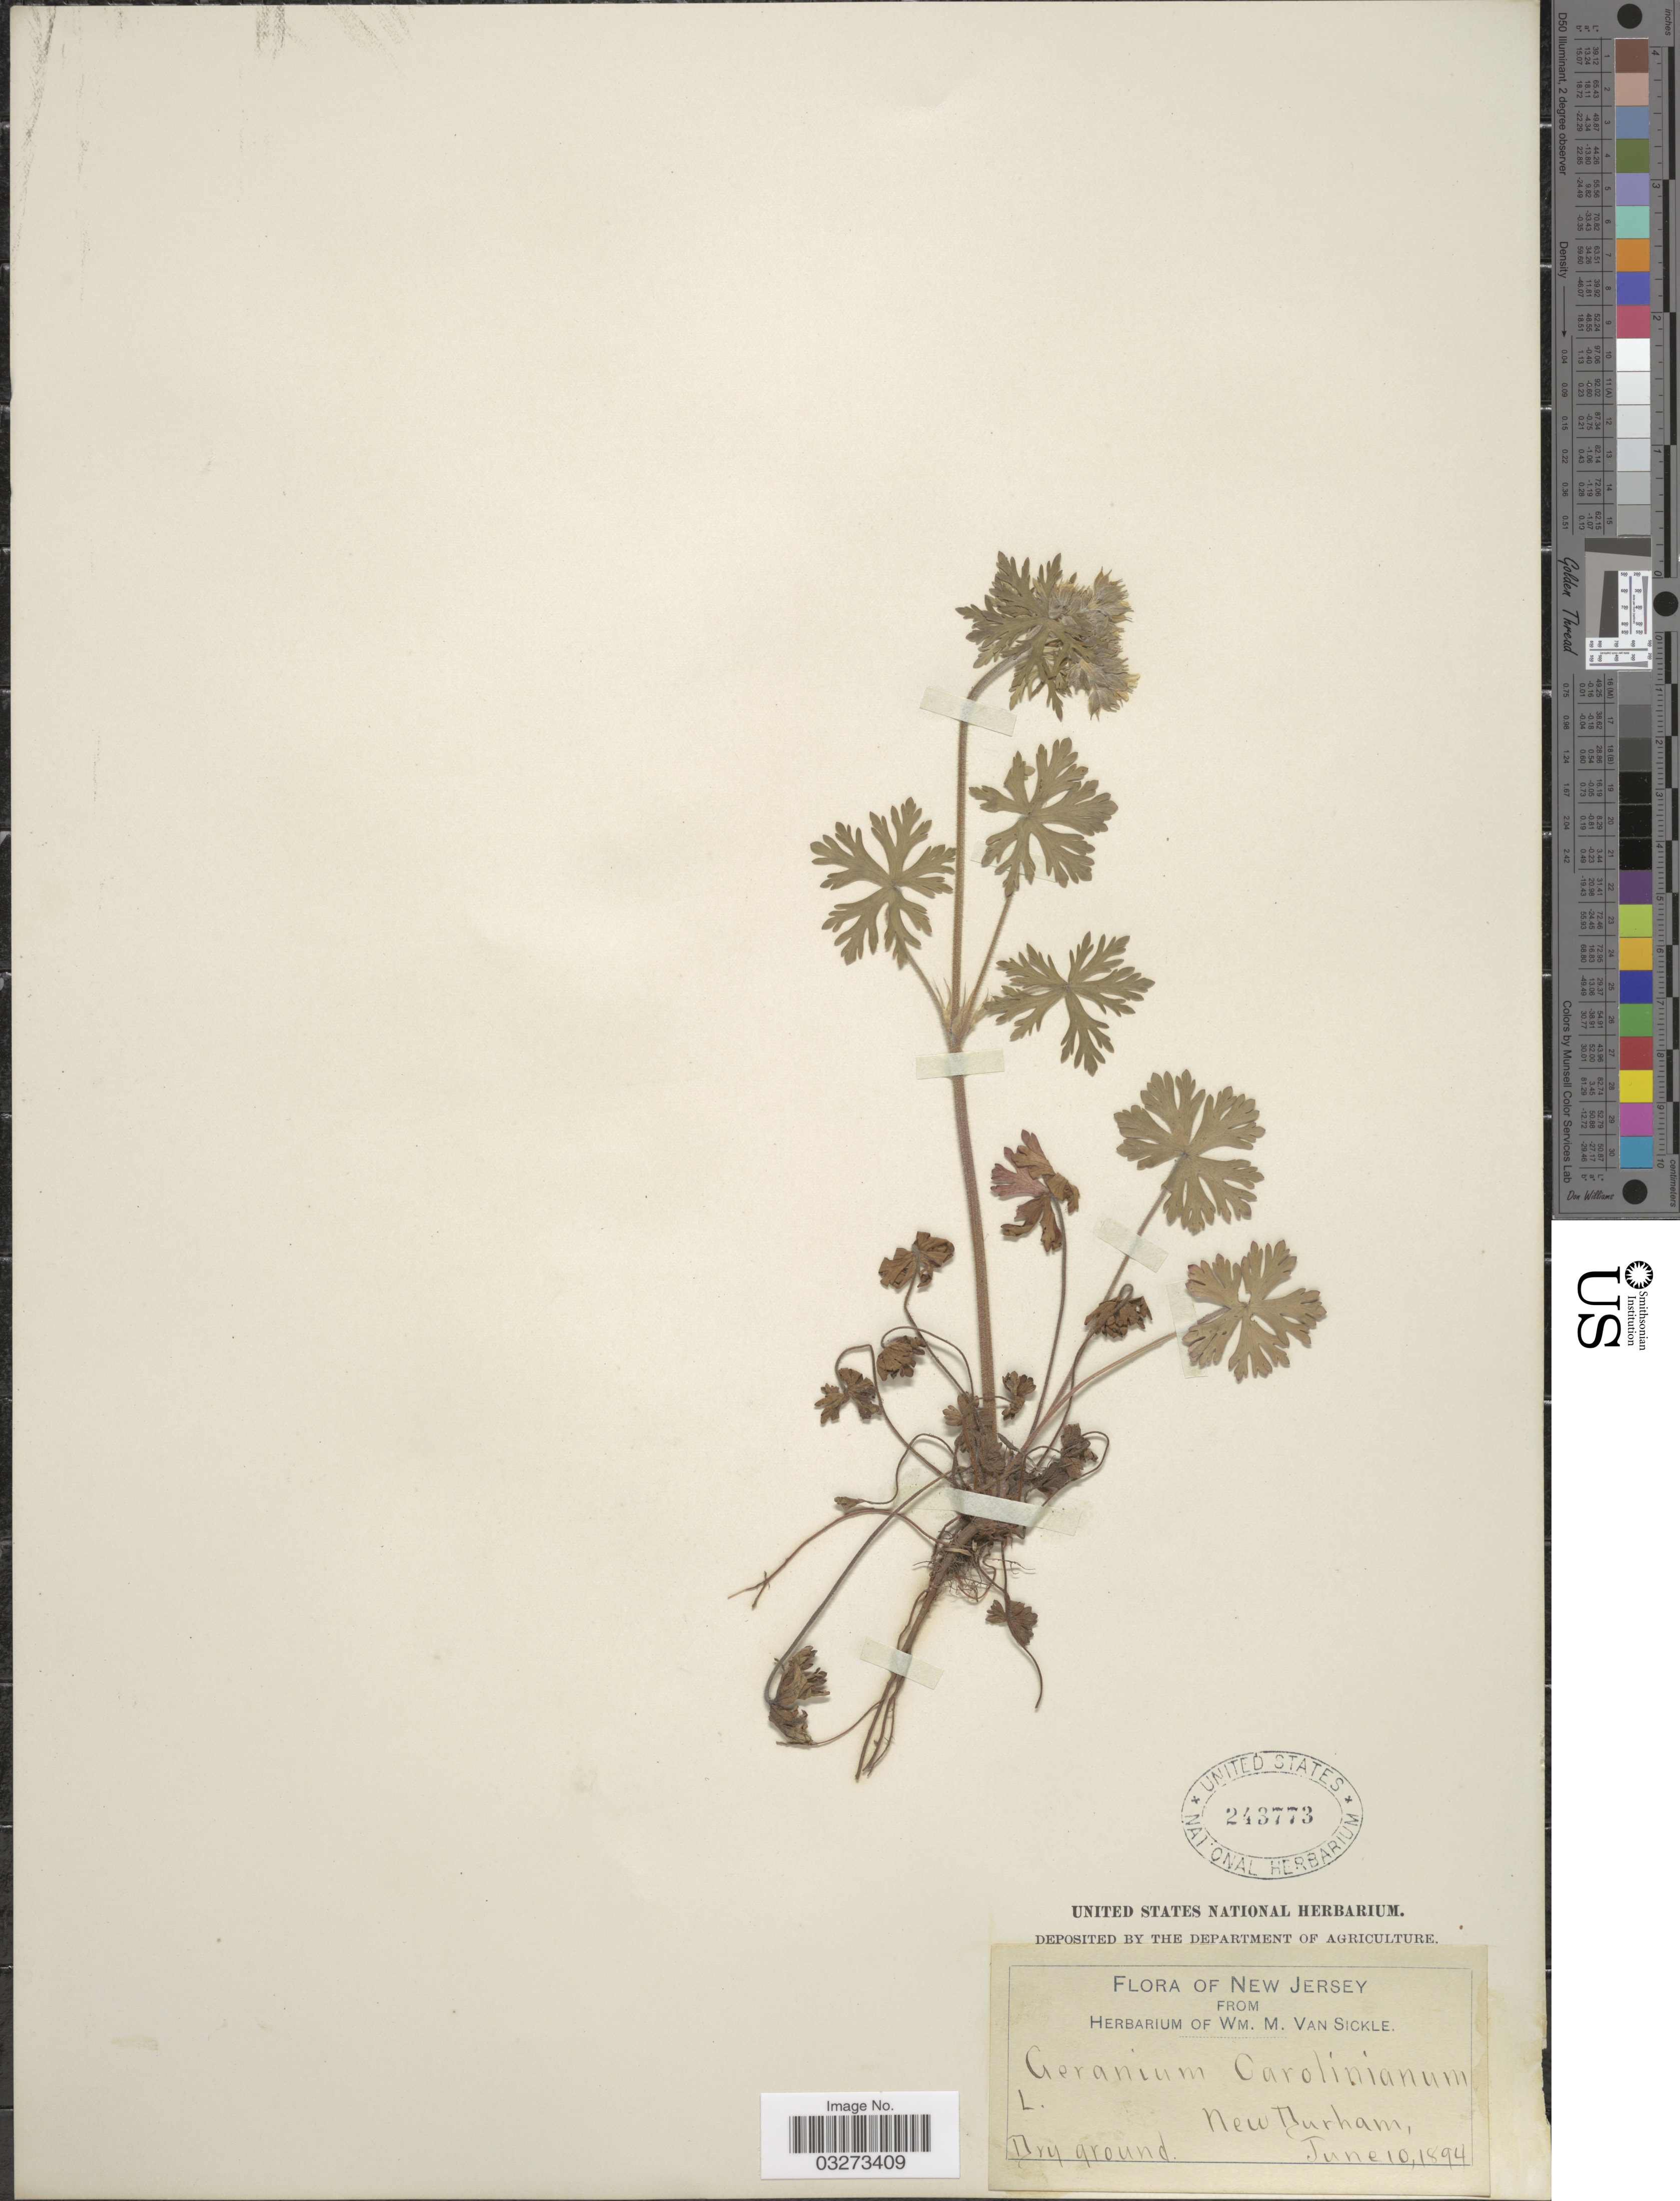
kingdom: Plantae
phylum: Tracheophyta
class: Magnoliopsida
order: Geraniales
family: Geraniaceae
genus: Geranium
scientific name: Geranium carolinianum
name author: L.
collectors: ex herb. Wm. M. Van Sickle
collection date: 1894-06-10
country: United States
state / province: New Jersey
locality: New Durham.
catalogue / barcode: US 243773